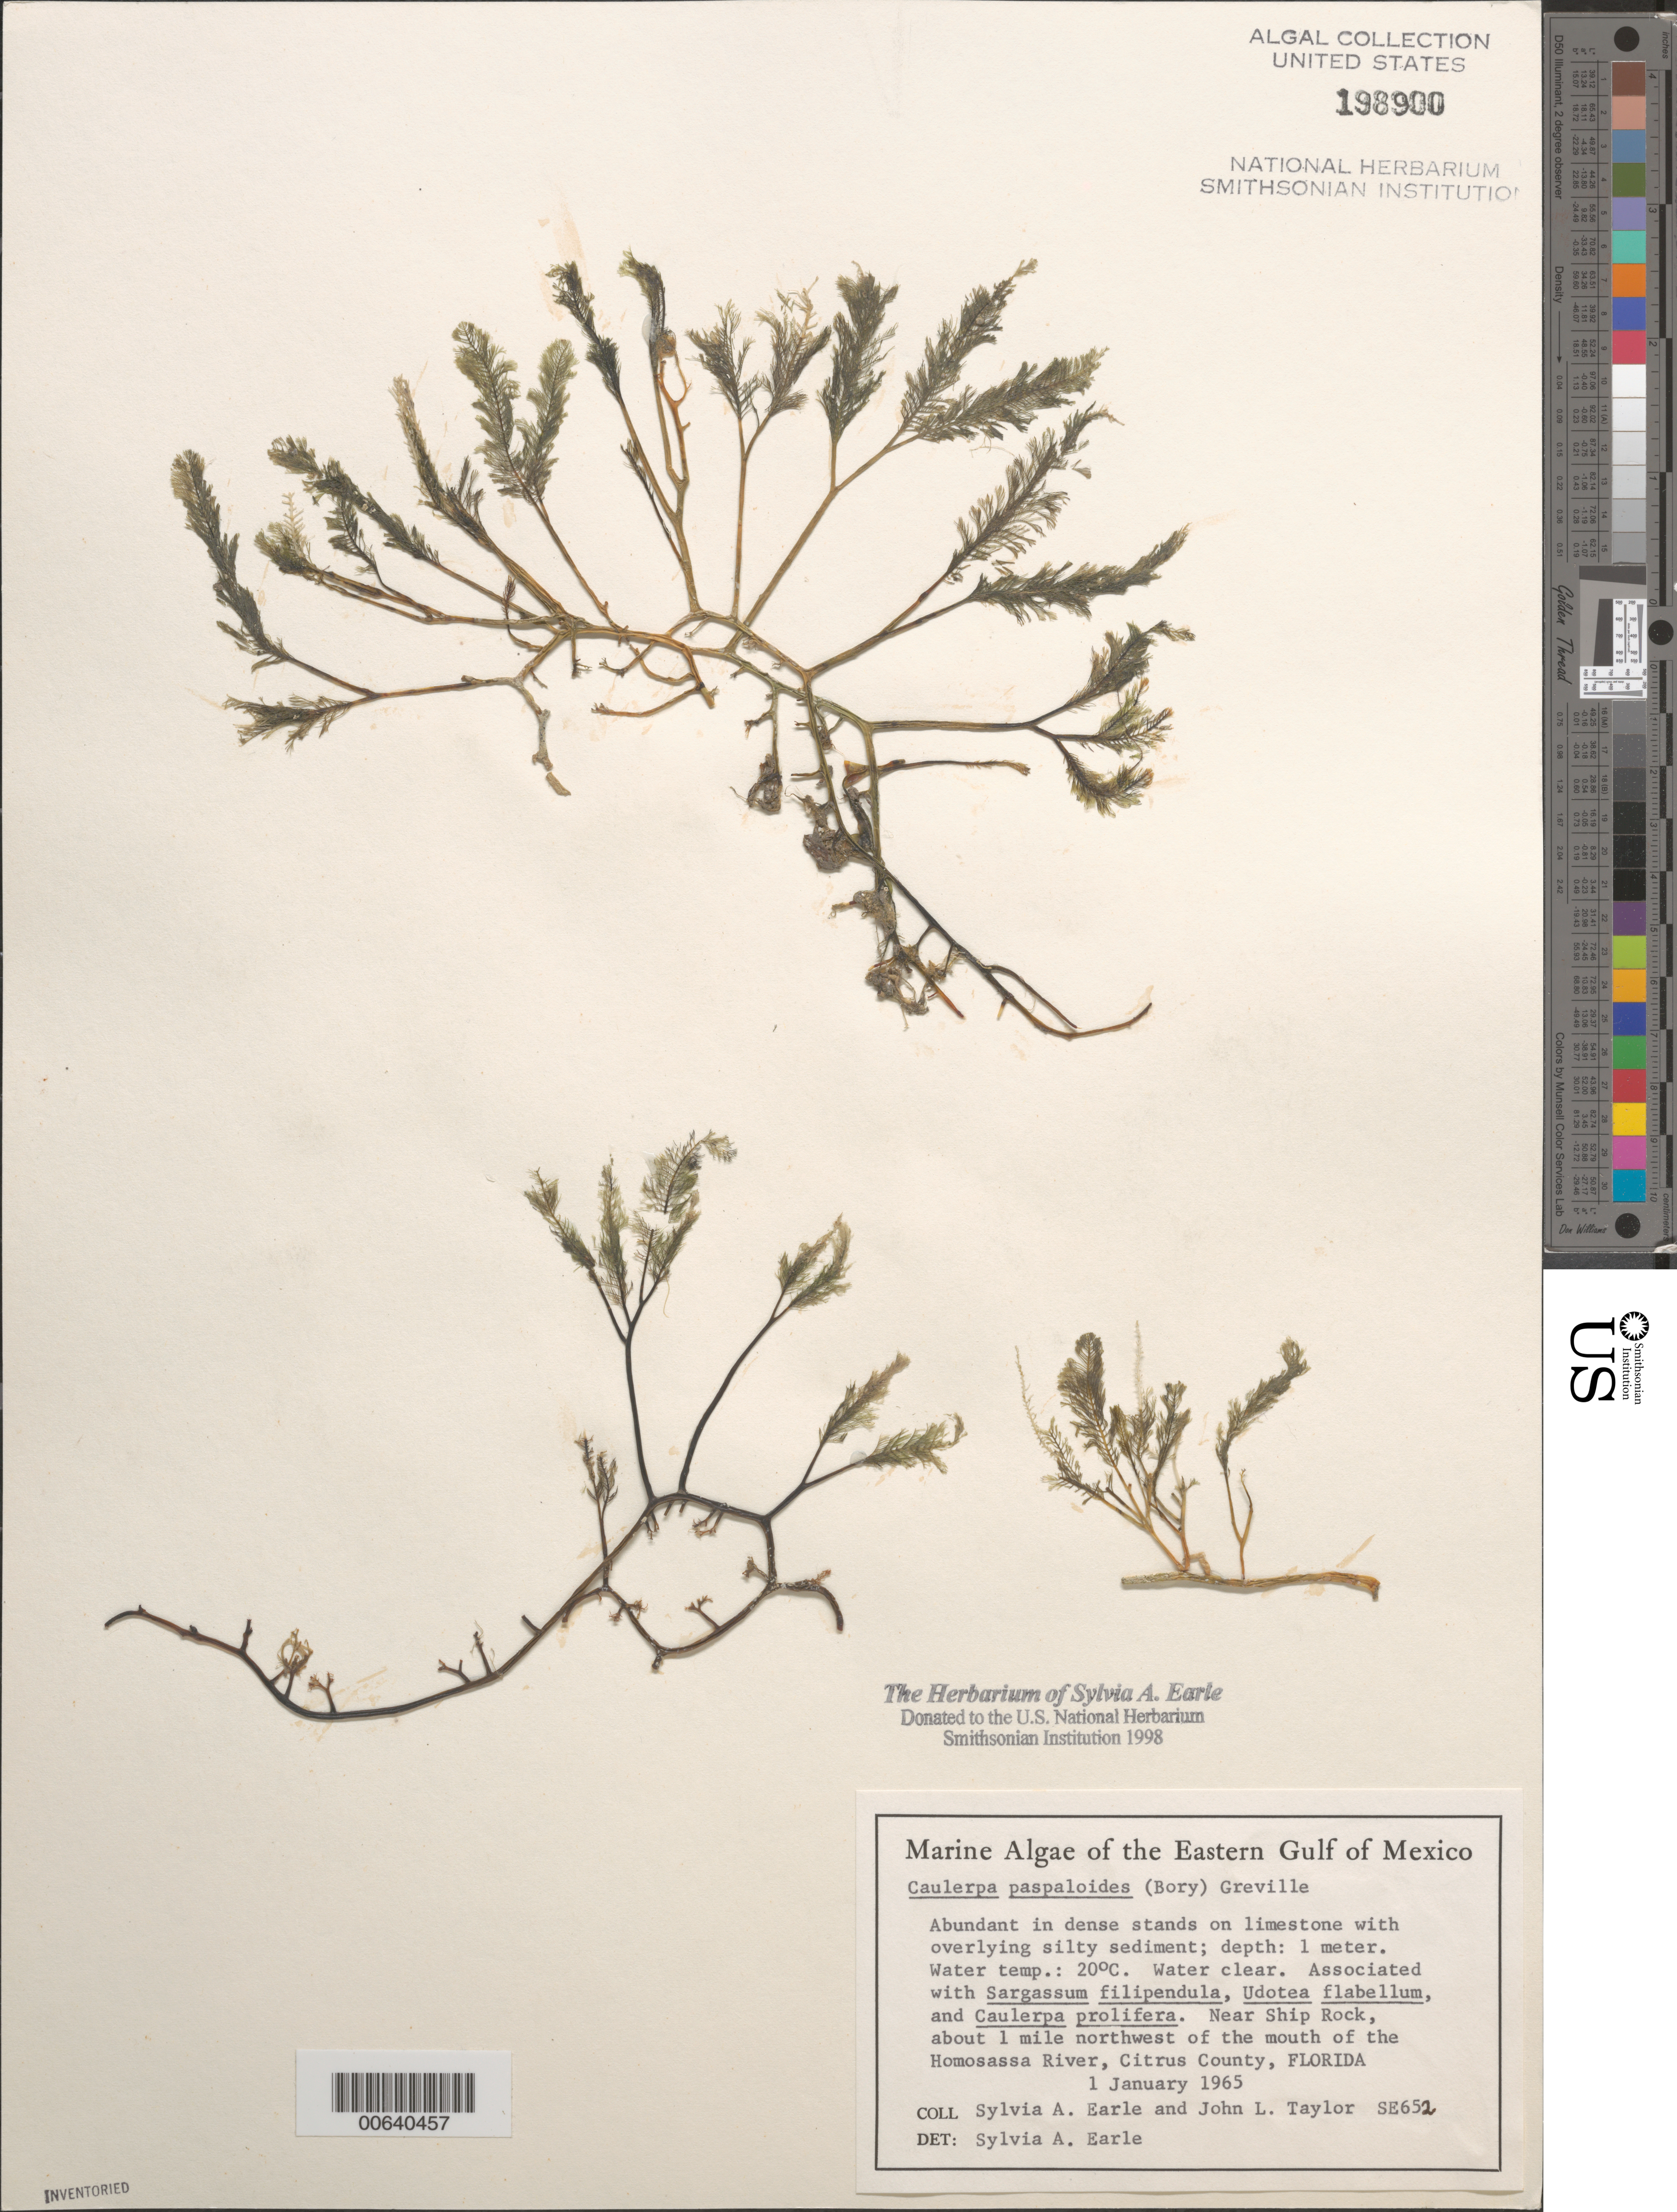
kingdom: Plantae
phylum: Chlorophyta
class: Ulvophyceae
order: Bryopsidales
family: Caulerpaceae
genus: Caulerpa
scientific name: Caulerpa paspaloides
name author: (Bory) Grev.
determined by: Earle, S. A.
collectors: S. A. Earle & J. L. Taylor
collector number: SE 652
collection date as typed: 01 Jan 1965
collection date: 1965-01-01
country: United States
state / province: Florida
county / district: Citrus County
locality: Ca. 1 mile northwest of Homosassa River mouth, near Ship Rock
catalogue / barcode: US 198900